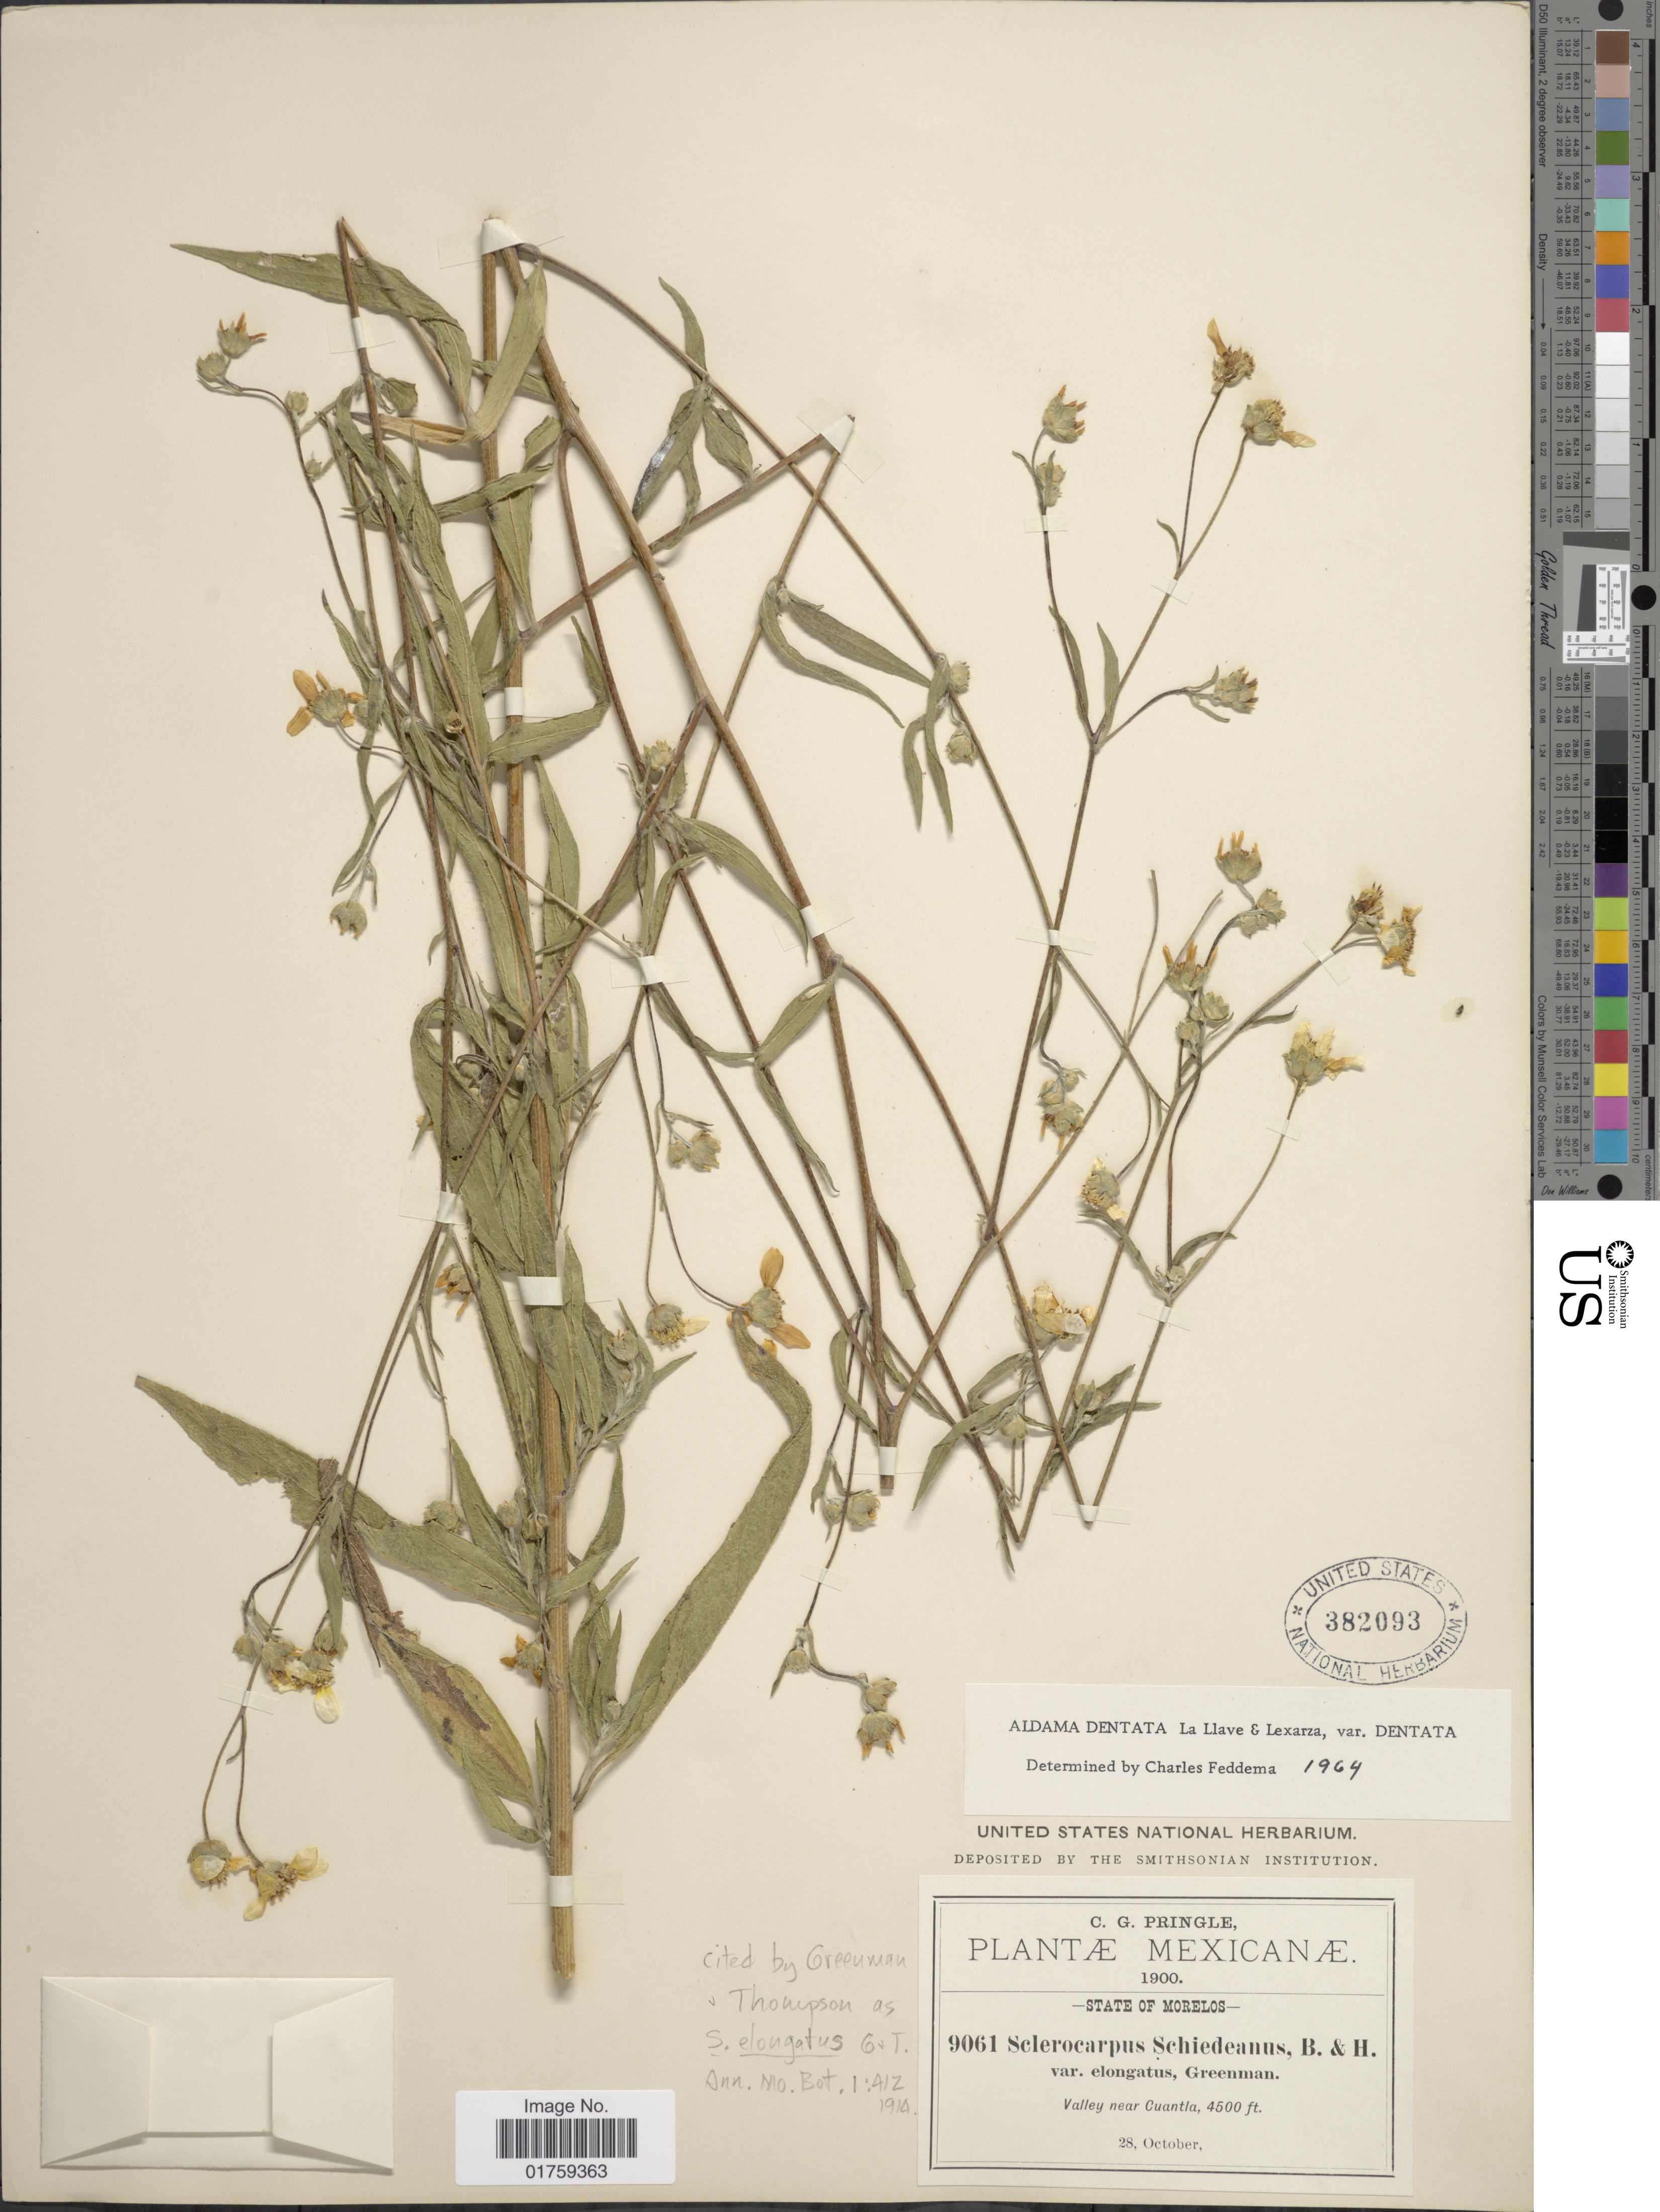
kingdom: Plantae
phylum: Tracheophyta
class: Magnoliopsida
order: Asterales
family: Asteraceae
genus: Sclerocarpus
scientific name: Sclerocarpus dentatus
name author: (La Llave) Benth. & Hook. f. ex Hemsl.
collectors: C. G. Pringle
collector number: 9061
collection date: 1900-10-28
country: Mexico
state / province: Morelos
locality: State of Morelos. Valley near Cuantla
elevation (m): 1372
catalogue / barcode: US 382093